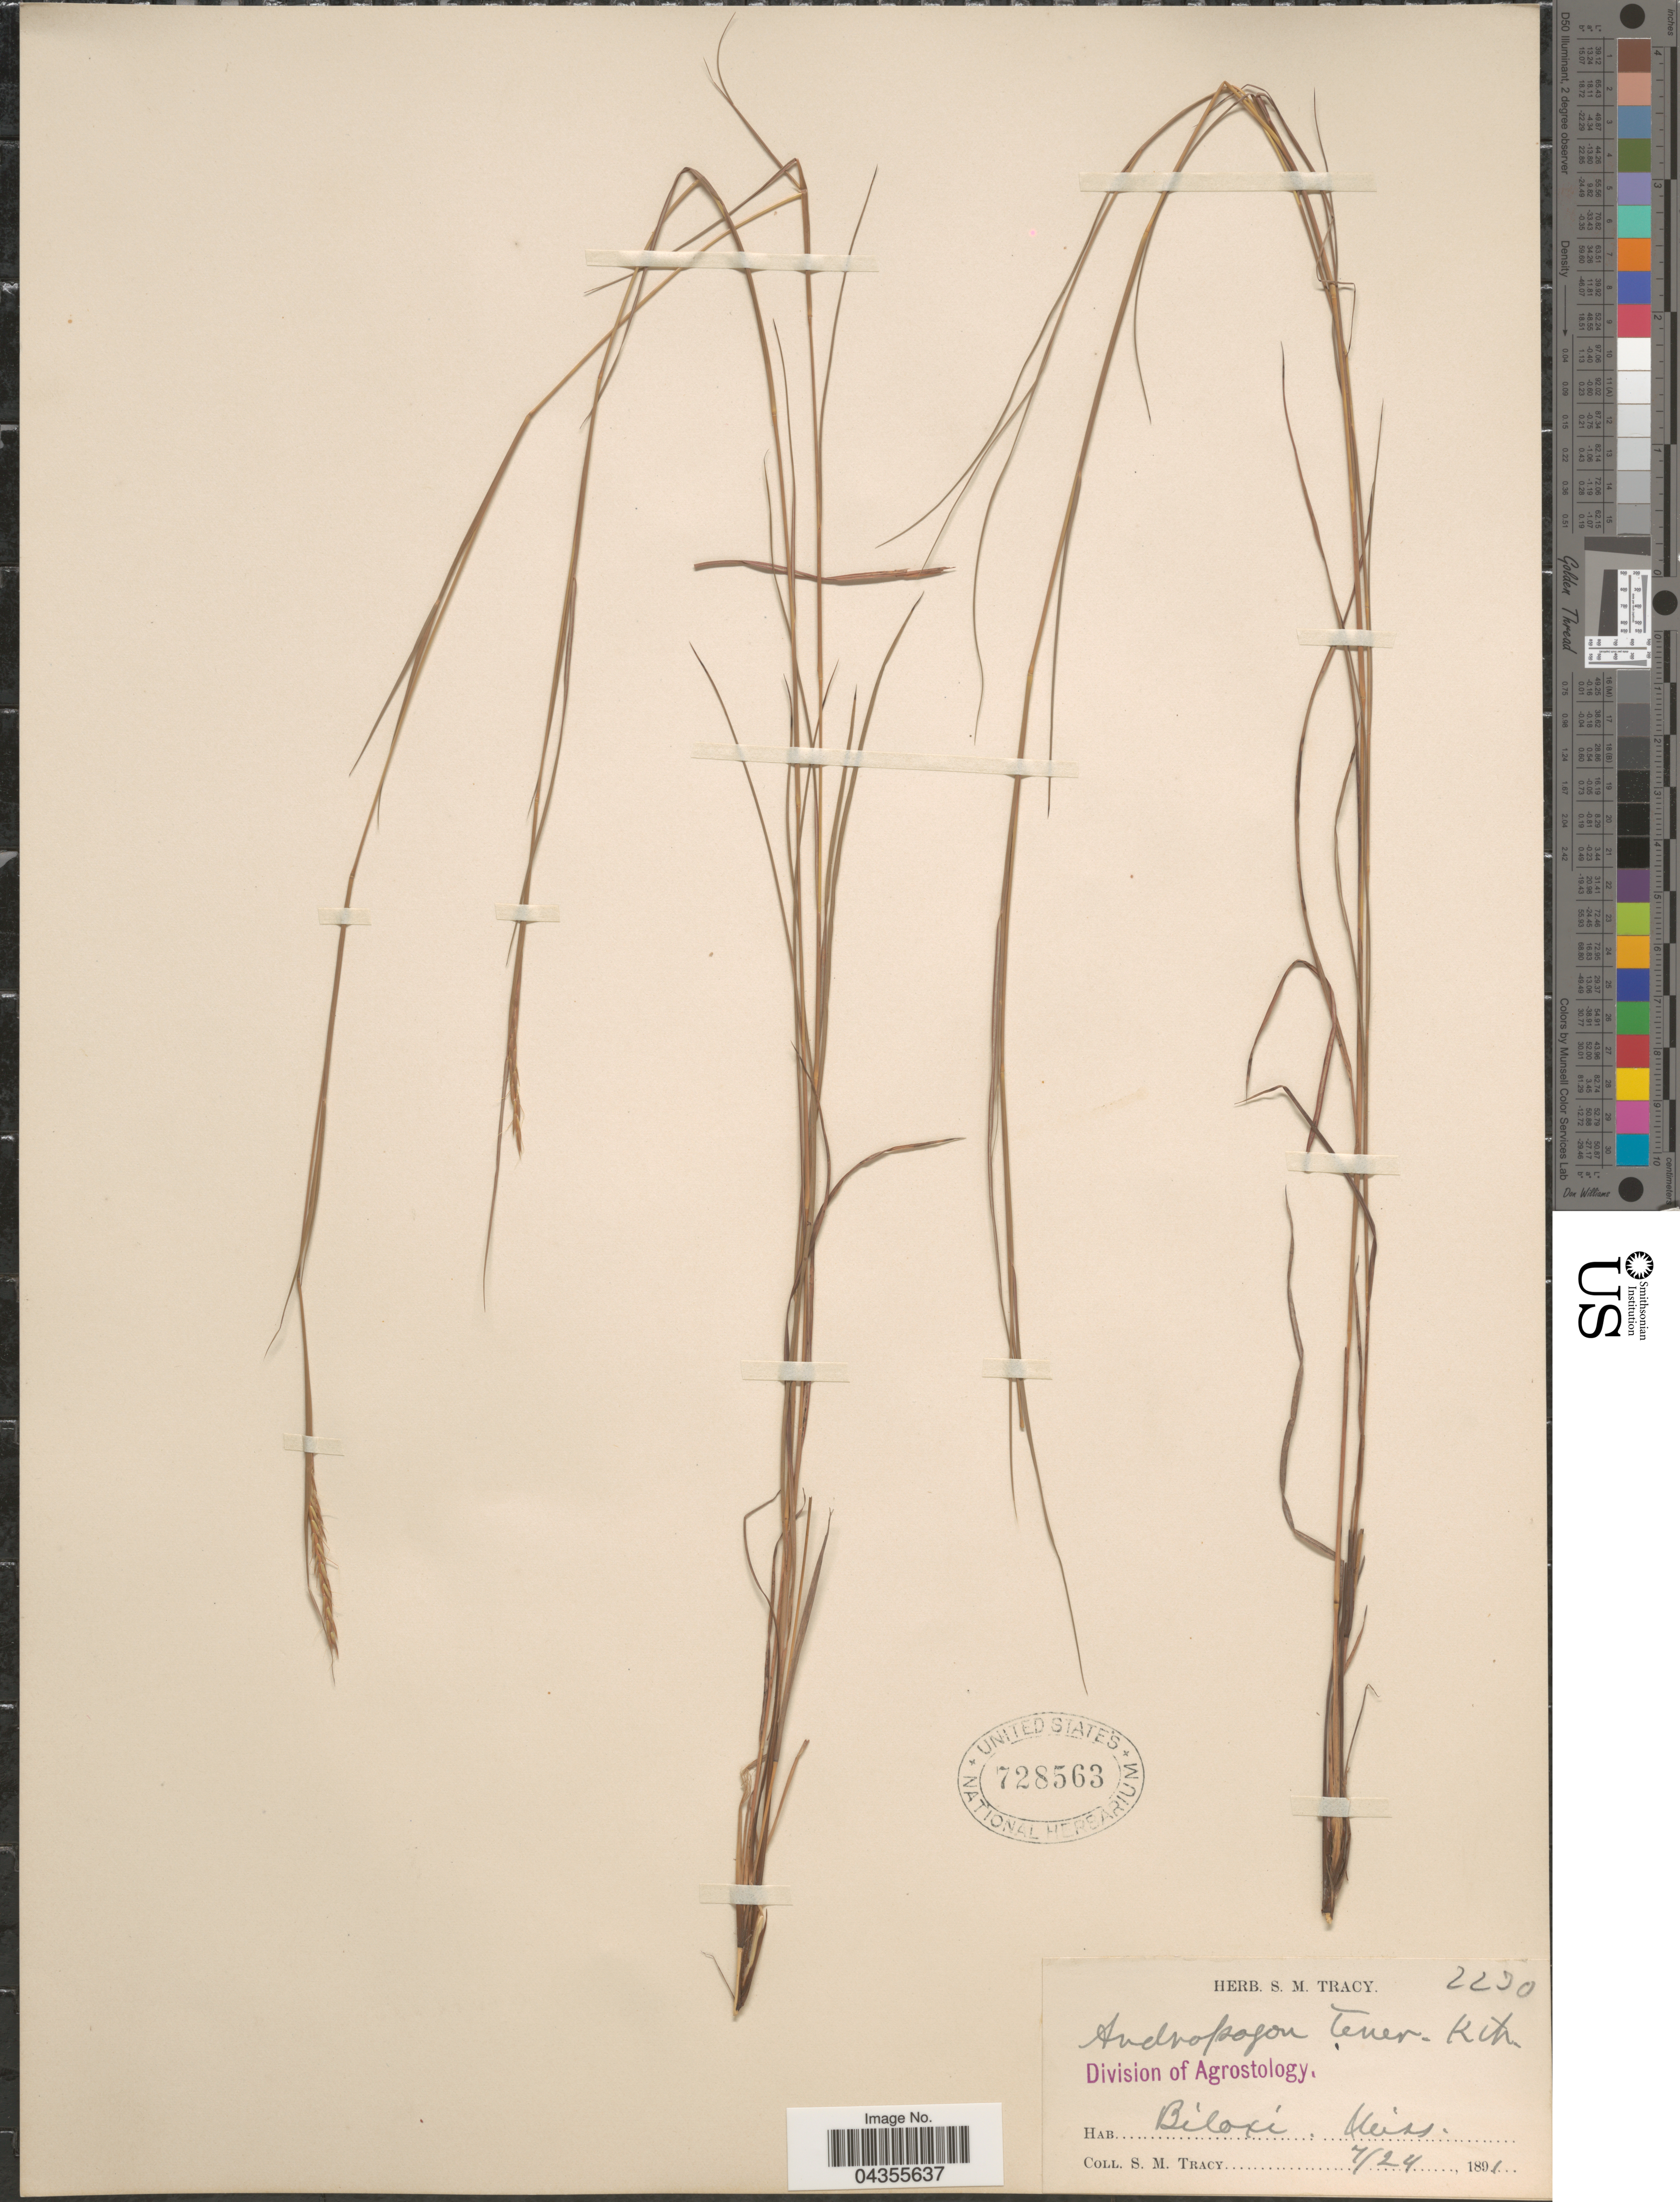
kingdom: Plantae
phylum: Tracheophyta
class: Liliopsida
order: Poales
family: Poaceae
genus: Schizachyrium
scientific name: Schizachyrium tenerum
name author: Nees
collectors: S. M. Tracy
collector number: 2230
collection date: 1891-07-24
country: United States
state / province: Mississippi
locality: Biloxi.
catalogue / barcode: US 728563